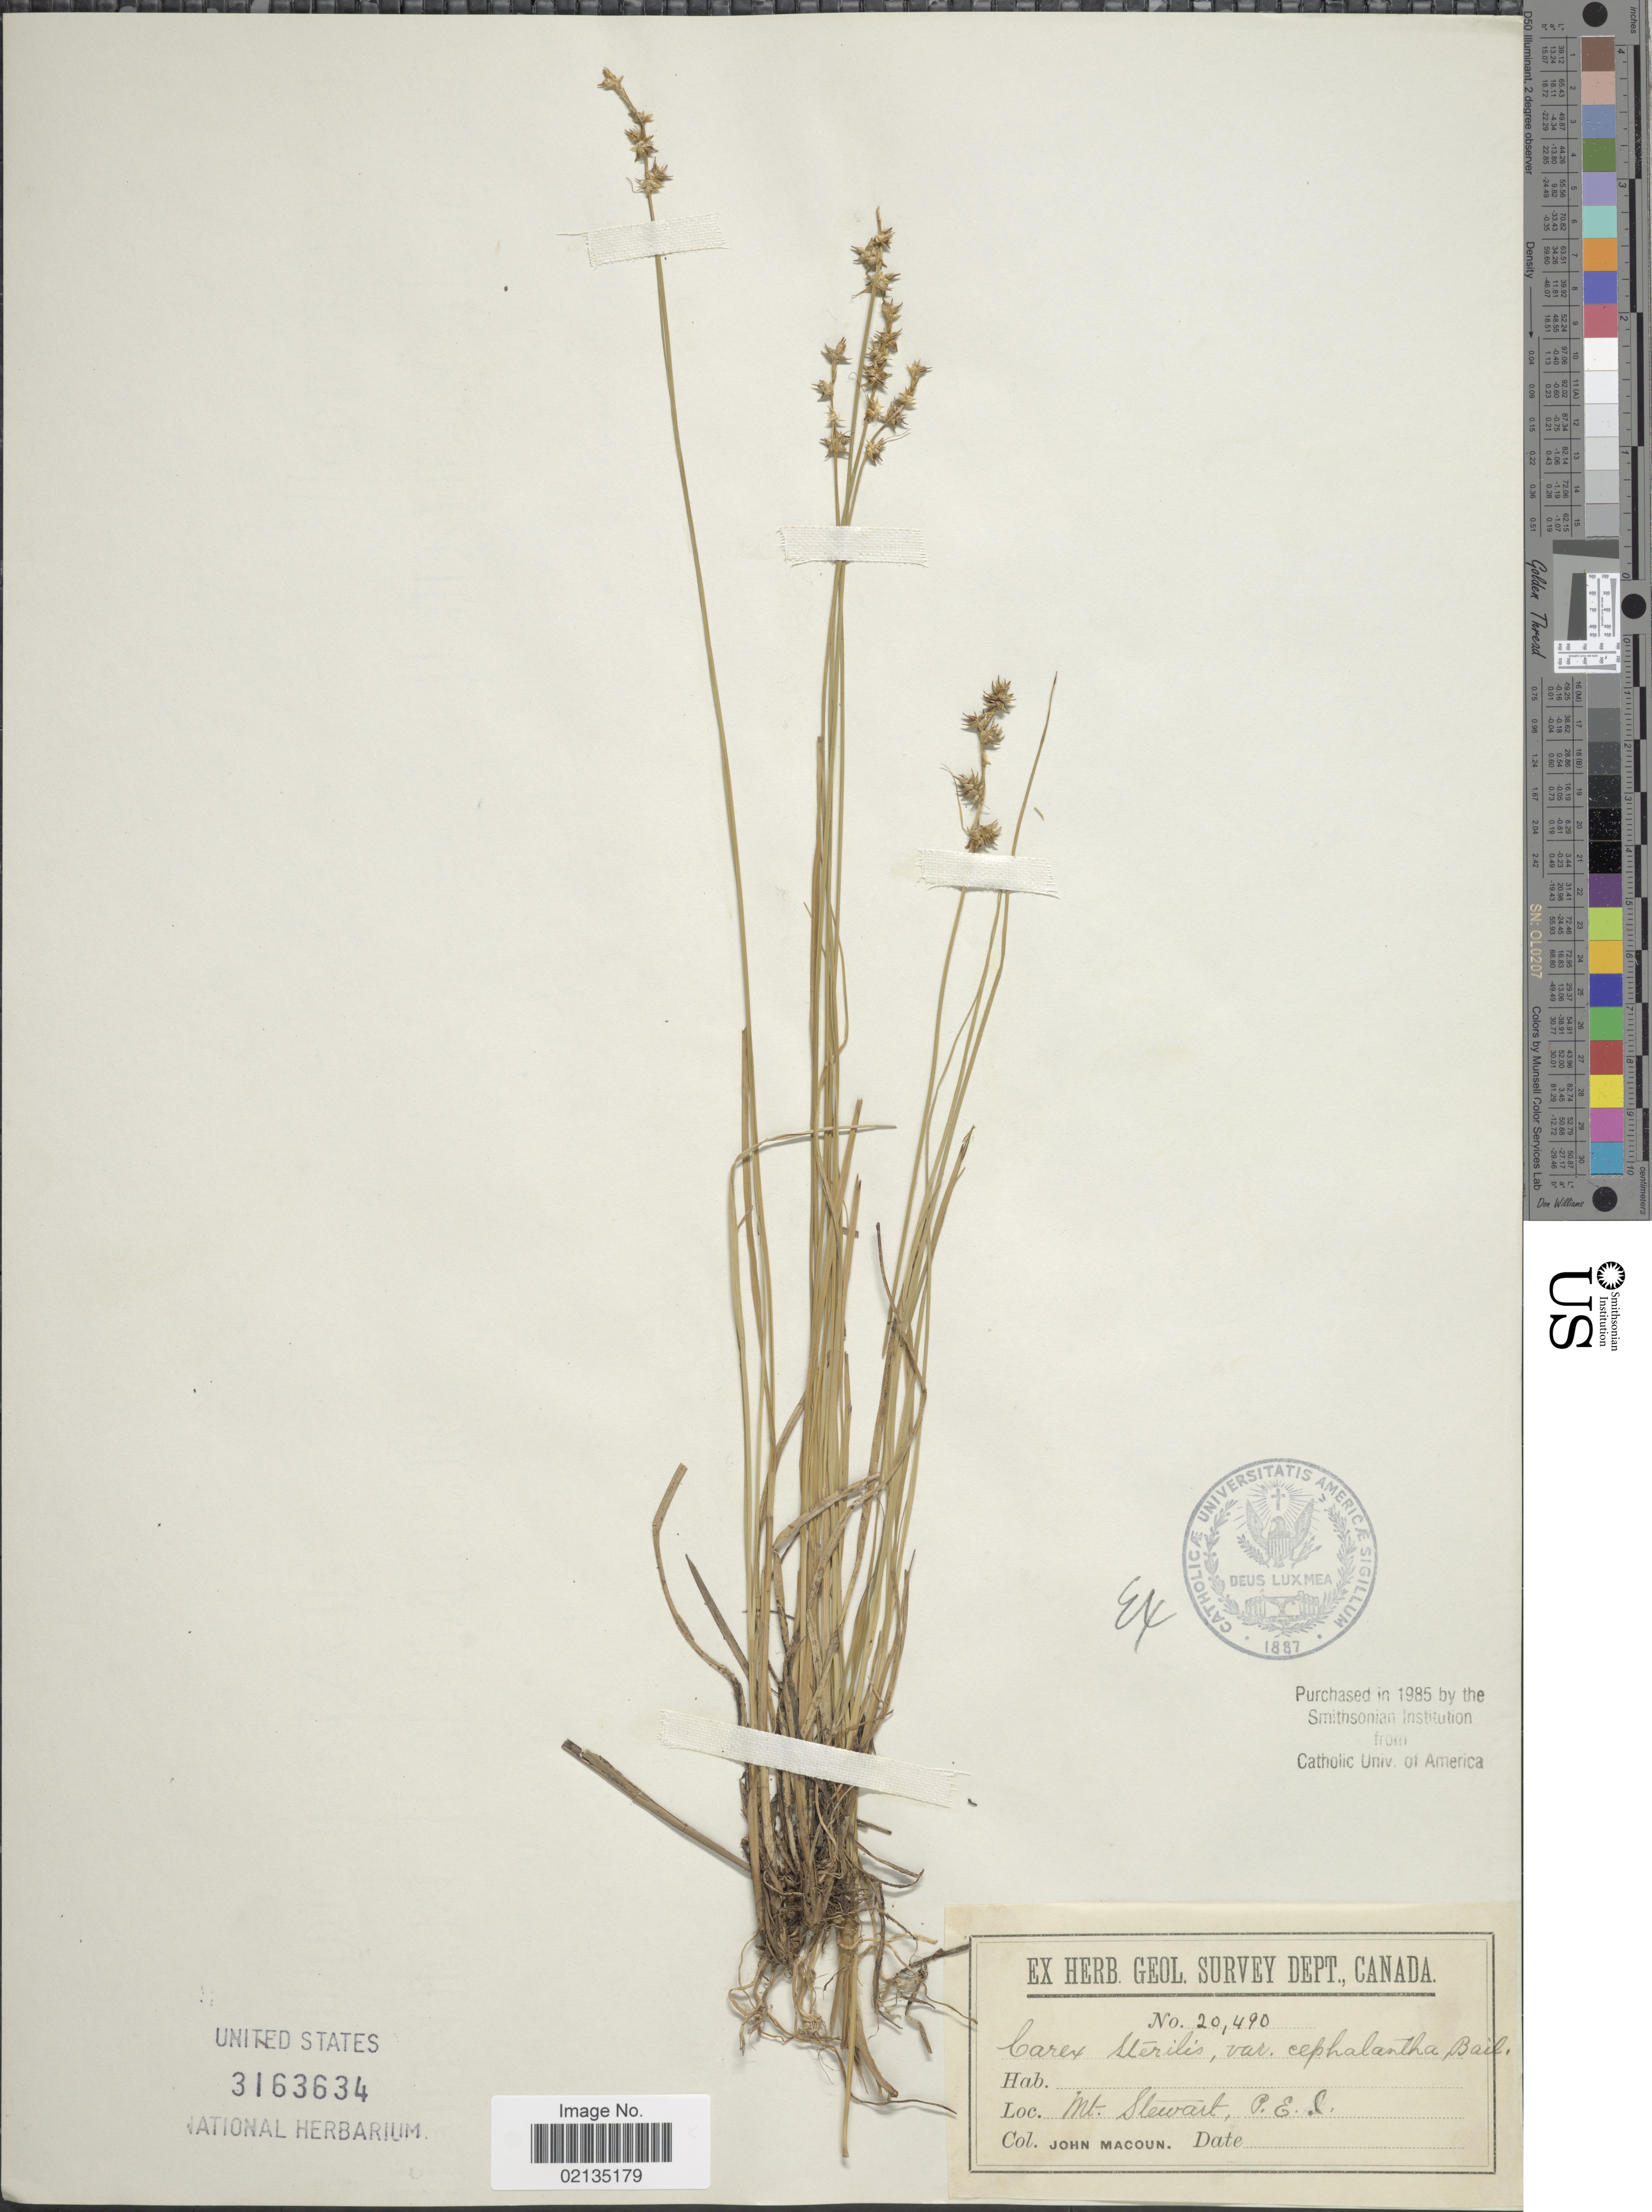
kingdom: Plantae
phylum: Tracheophyta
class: Liliopsida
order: Poales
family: Cyperaceae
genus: Carex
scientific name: Carex sterilis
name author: Willd.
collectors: J. Macoun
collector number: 20490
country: Canada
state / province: Prince Edward Island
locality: Mt. Stewart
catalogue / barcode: US 3163634